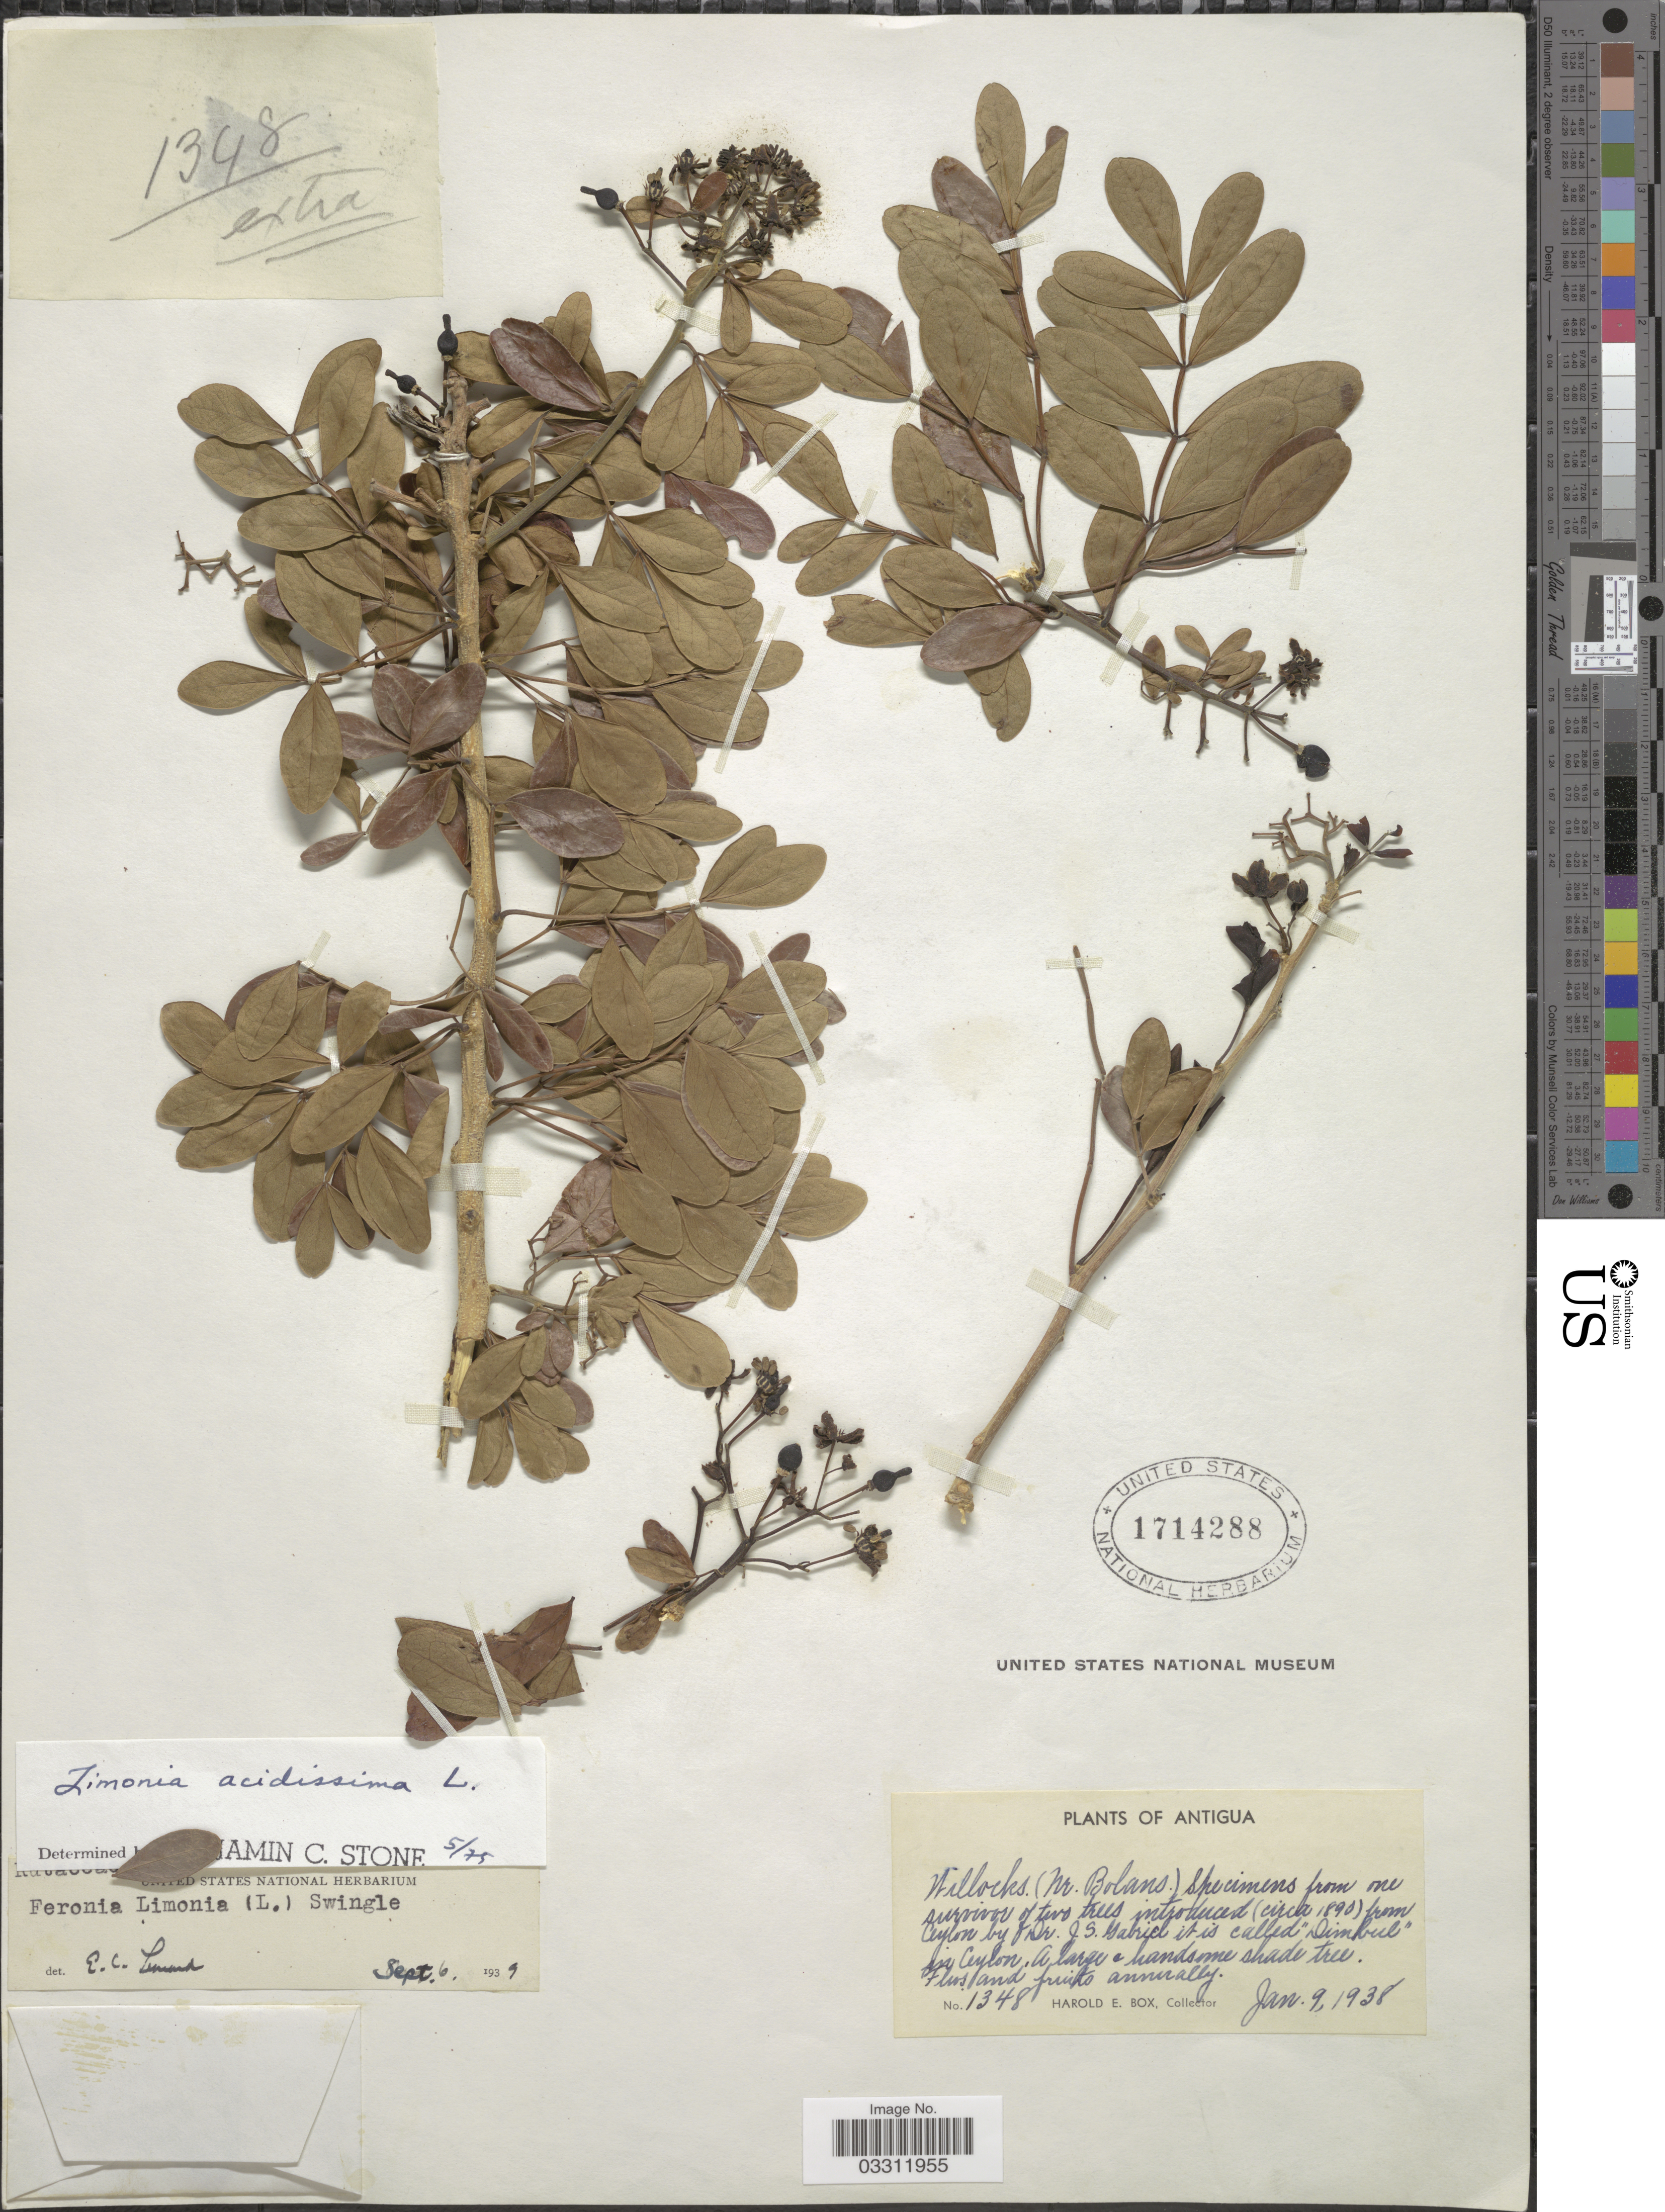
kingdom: Plantae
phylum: Tracheophyta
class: Magnoliopsida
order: Sapindales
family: Rutaceae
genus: Limonia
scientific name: Limonia acidissima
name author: L.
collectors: H. E. Box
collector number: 1348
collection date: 1938-01-09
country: Antigua and Barbuda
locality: Antigua, Willocks. (Nr. Bolans).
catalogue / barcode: US 1714288